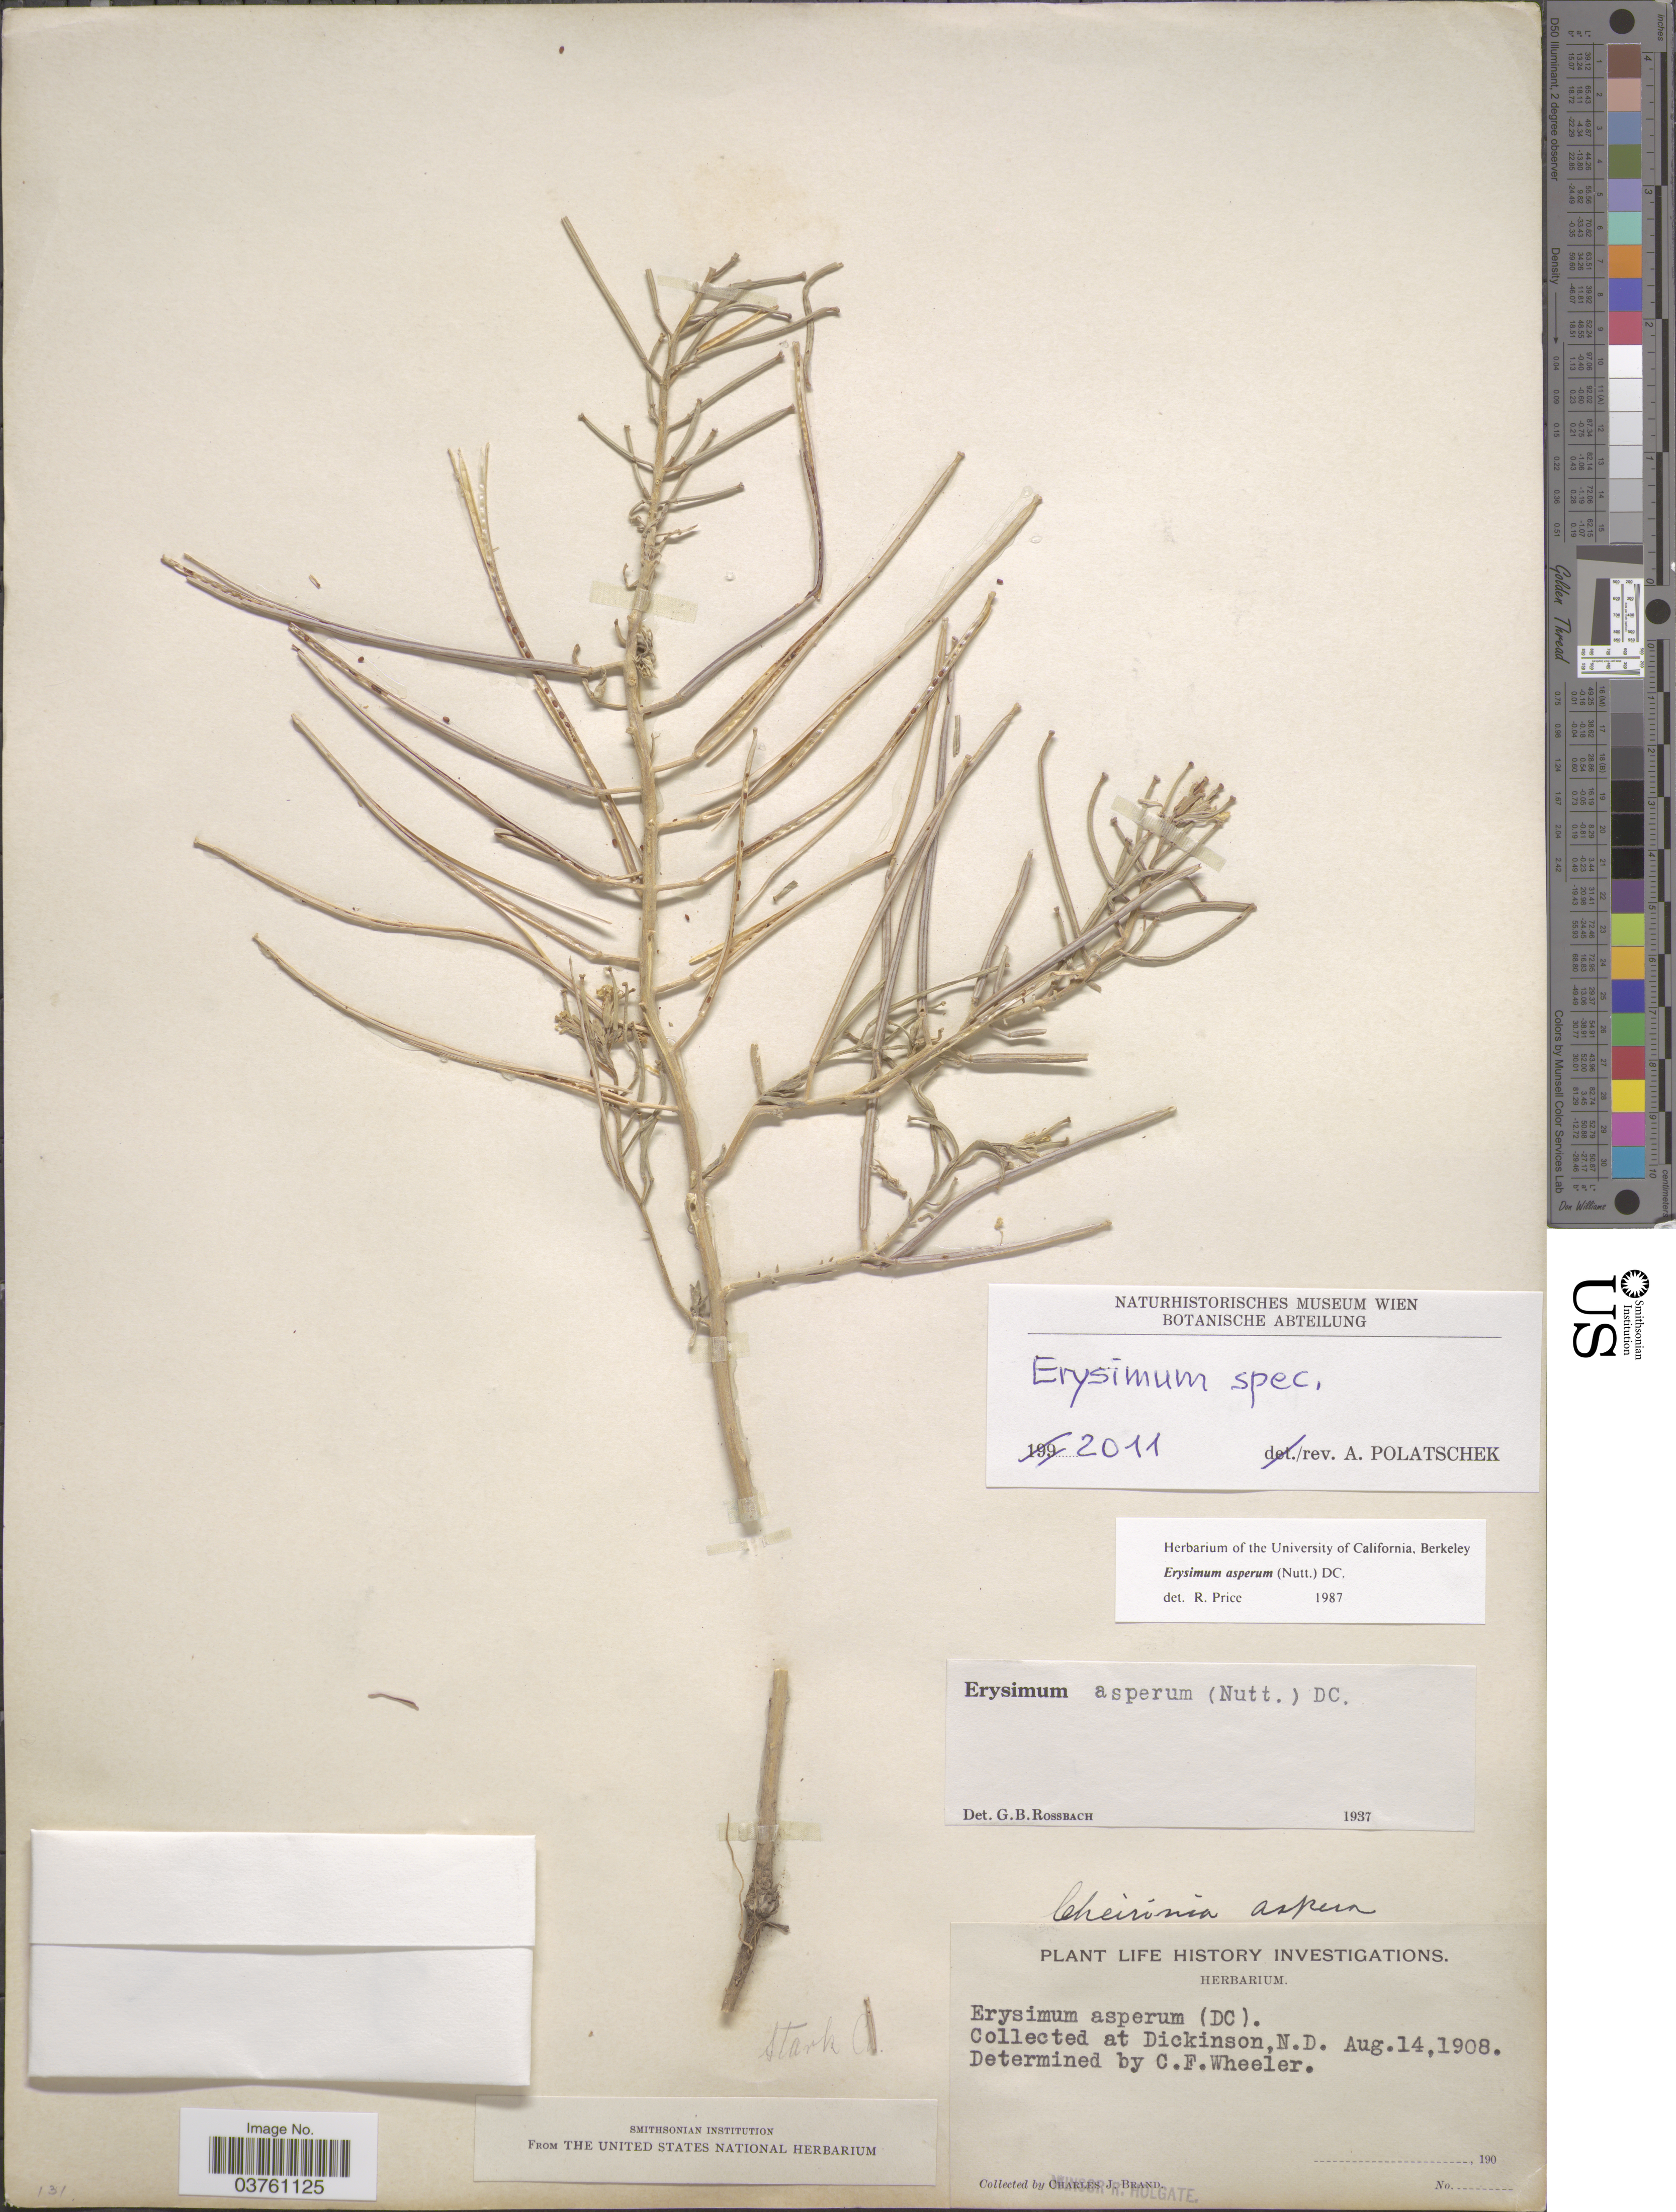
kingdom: Plantae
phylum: Tracheophyta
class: Magnoliopsida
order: Brassicales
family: Brassicaceae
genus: Erysimum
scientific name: Erysimum sp.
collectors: C. J. Brand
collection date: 1908-08-14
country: United States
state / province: North Dakota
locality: Dickinson. Stark Co.